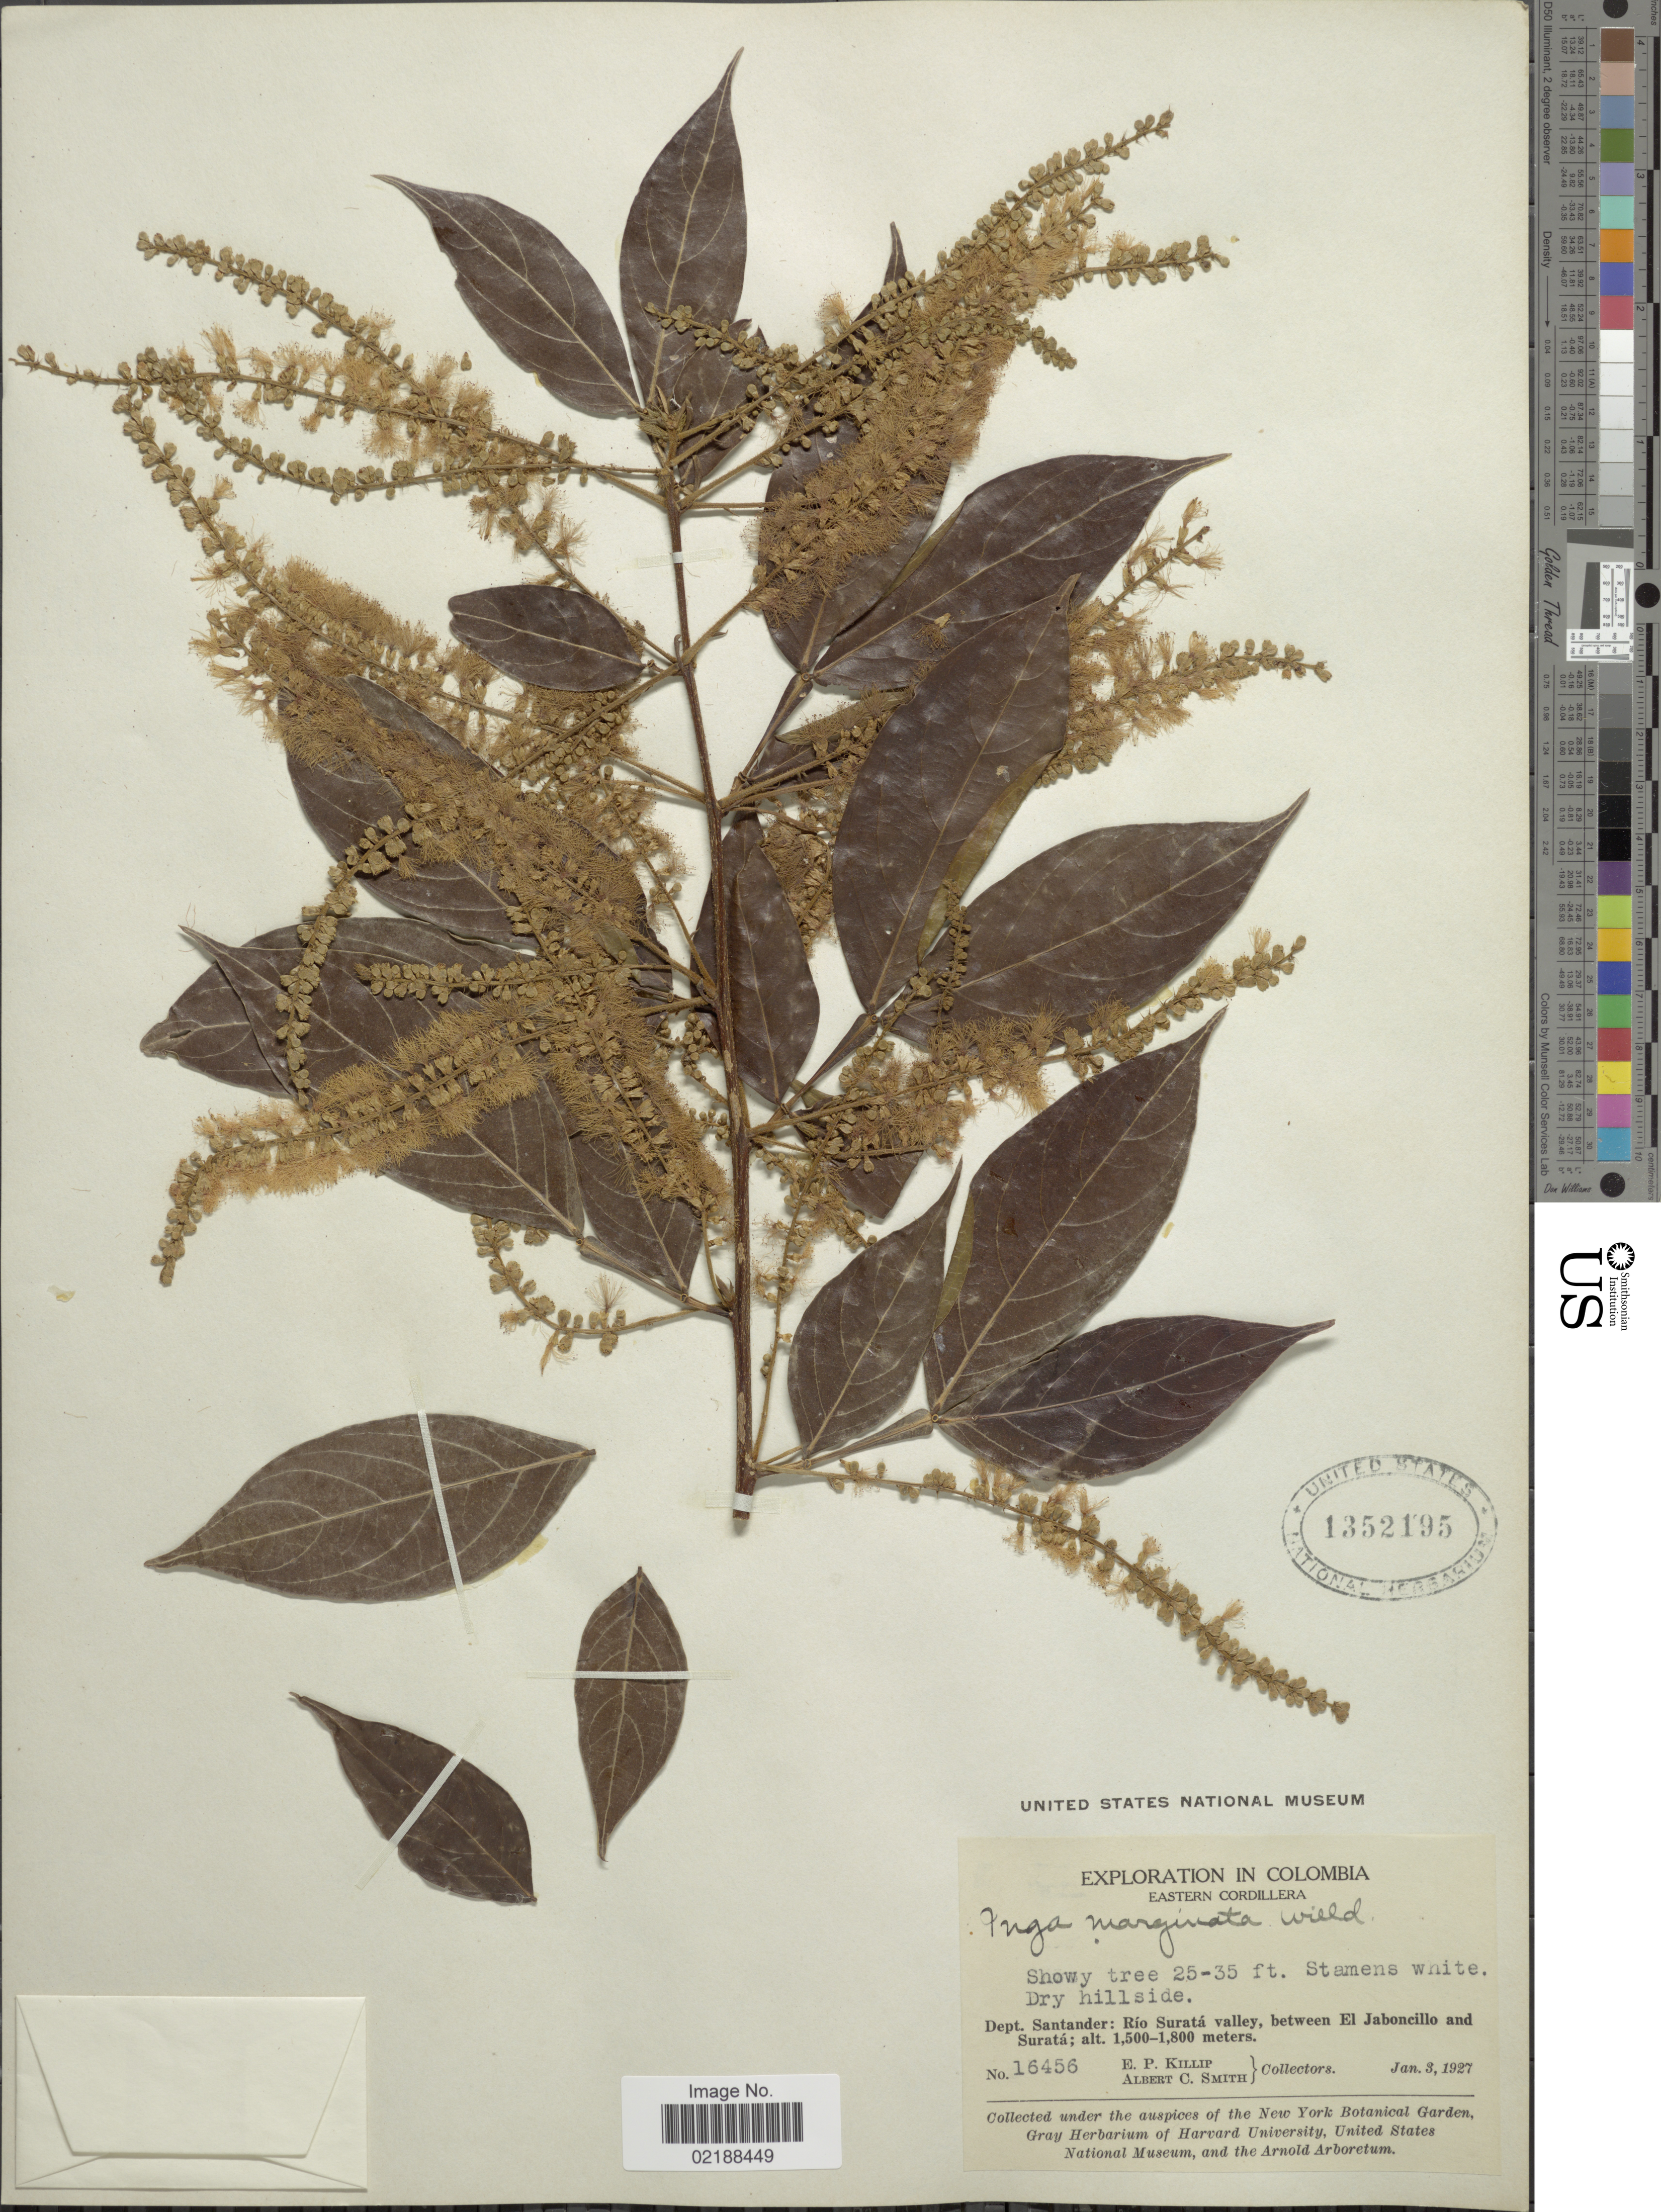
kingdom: Plantae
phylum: Tracheophyta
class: Magnoliopsida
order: Fabales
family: Fabaceae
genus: Inga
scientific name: Inga marginata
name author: Willd.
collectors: E. P. Killip & A. C. Smith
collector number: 16456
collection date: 1927-01-03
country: Colombia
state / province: Santander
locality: Eastern Cordillera, Dry hillside, Dept. Santander: Río Suratá valley, between El Jaboncillo and Suratá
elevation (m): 457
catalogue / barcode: US 1352195